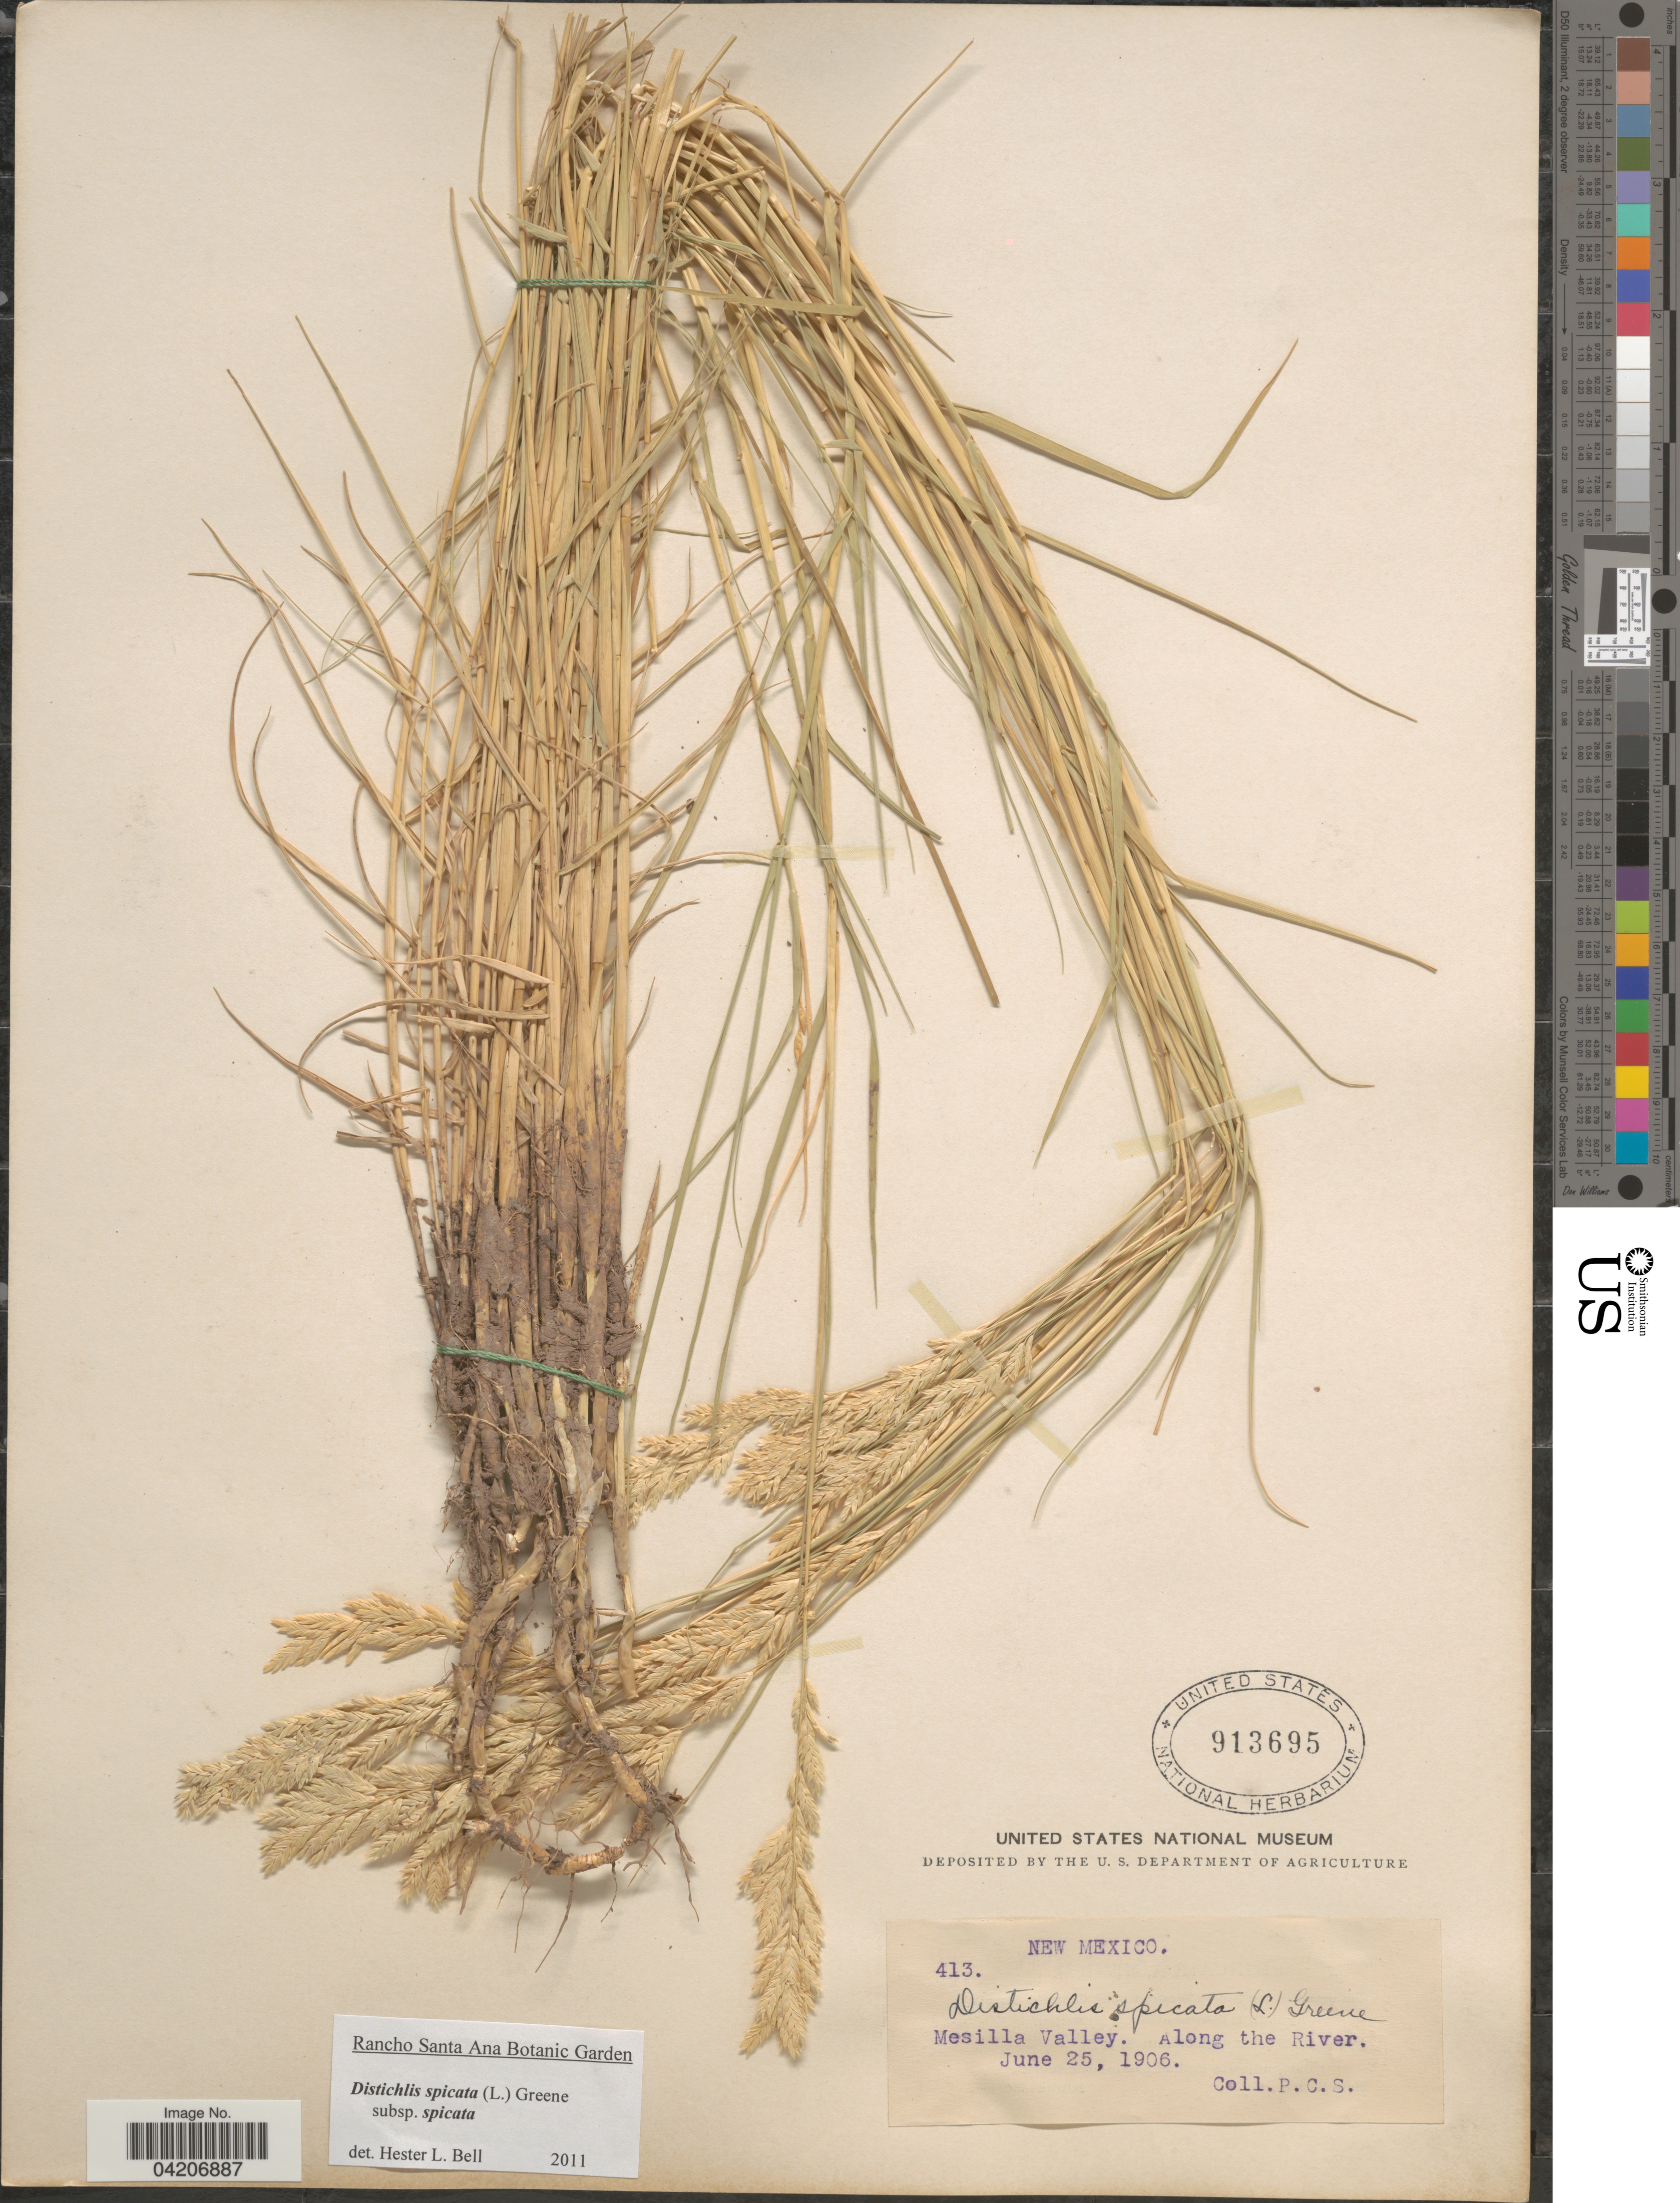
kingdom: Plantae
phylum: Tracheophyta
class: Liliopsida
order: Poales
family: Poaceae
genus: Distichlis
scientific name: Distichlis spicata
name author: (L.) Greene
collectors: P. C. S.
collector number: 413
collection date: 1906-06-25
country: United States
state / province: New Mexico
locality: Mesilla Valley. Along the River.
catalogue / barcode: US 913695